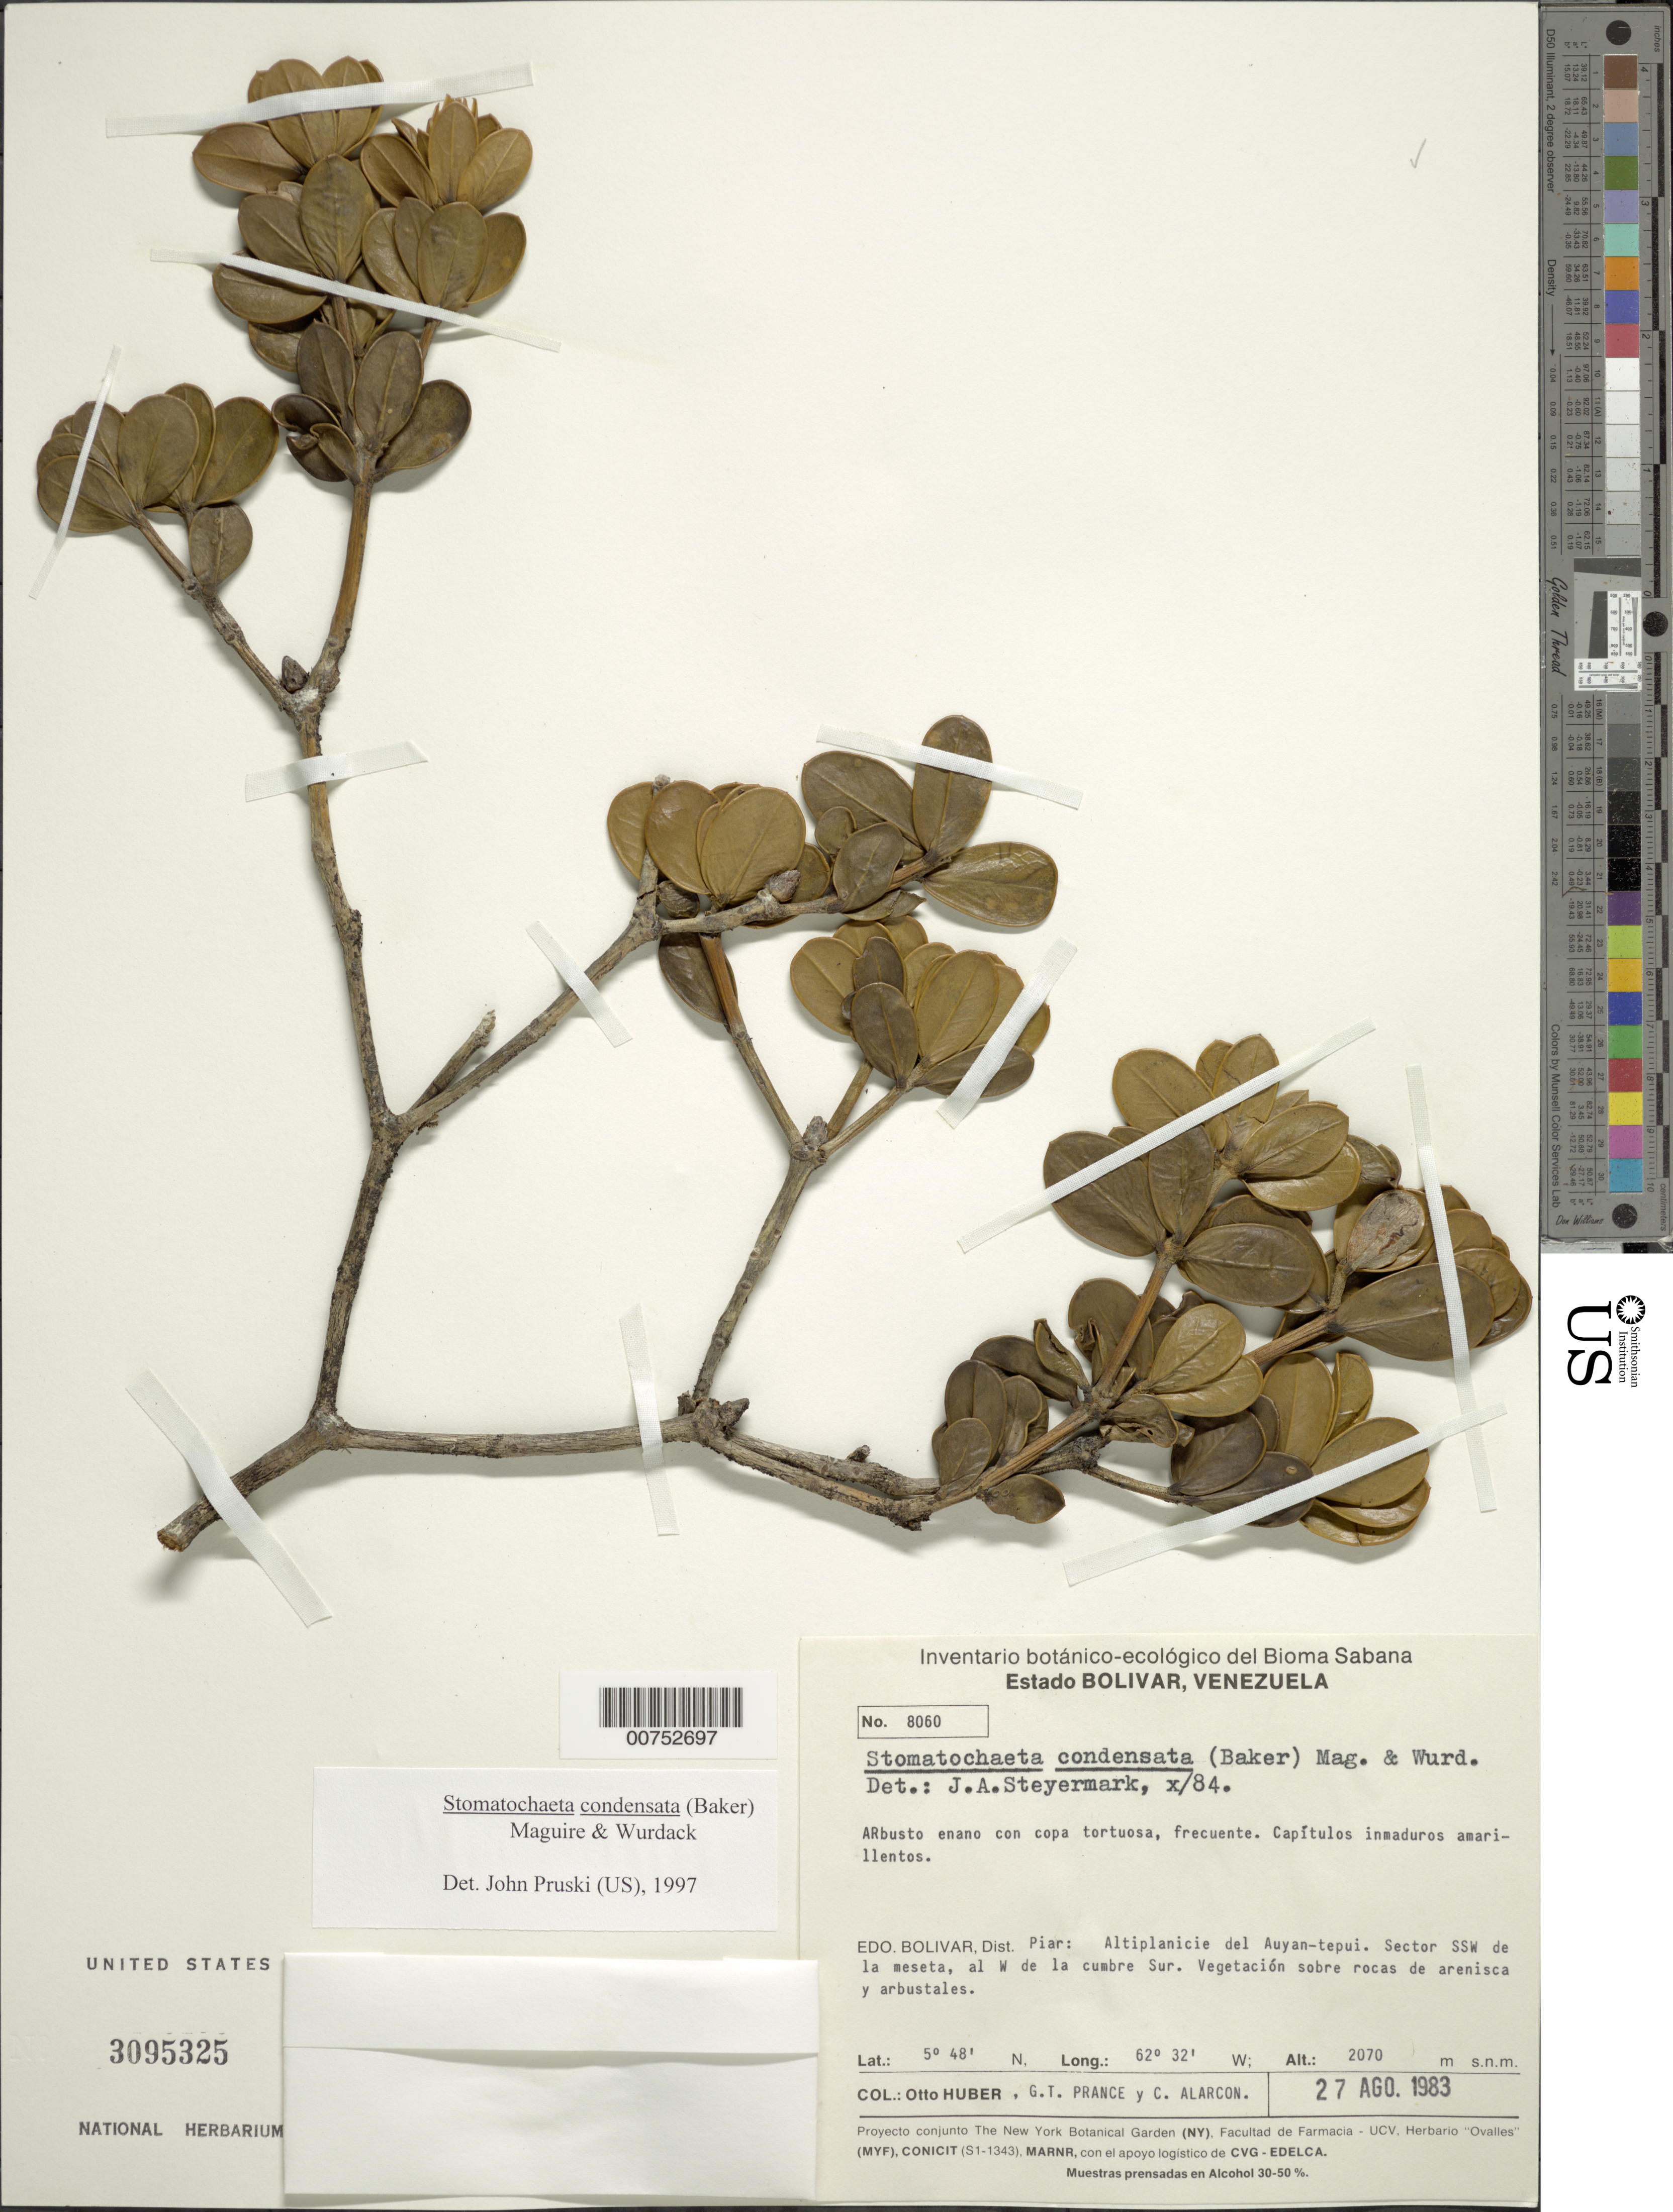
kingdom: Plantae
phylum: Tracheophyta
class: Magnoliopsida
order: Asterales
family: Asteraceae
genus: Stomatochaeta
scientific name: Stomatochaeta condensata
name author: (Baker) Maguire & Wurdack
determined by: Pruski, J. F.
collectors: O. Huber, G. T. Prance & C. Alarcon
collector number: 8060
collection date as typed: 27-Aug-83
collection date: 1983-08-27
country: Venezuela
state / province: Bolívar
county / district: Piar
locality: Auyan-tepuí, sect. SSW de la meseta, al W de la cumbre sur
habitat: Vegetation sobre rocas de arenisca y arbustales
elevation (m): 2070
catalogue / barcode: US 3095325